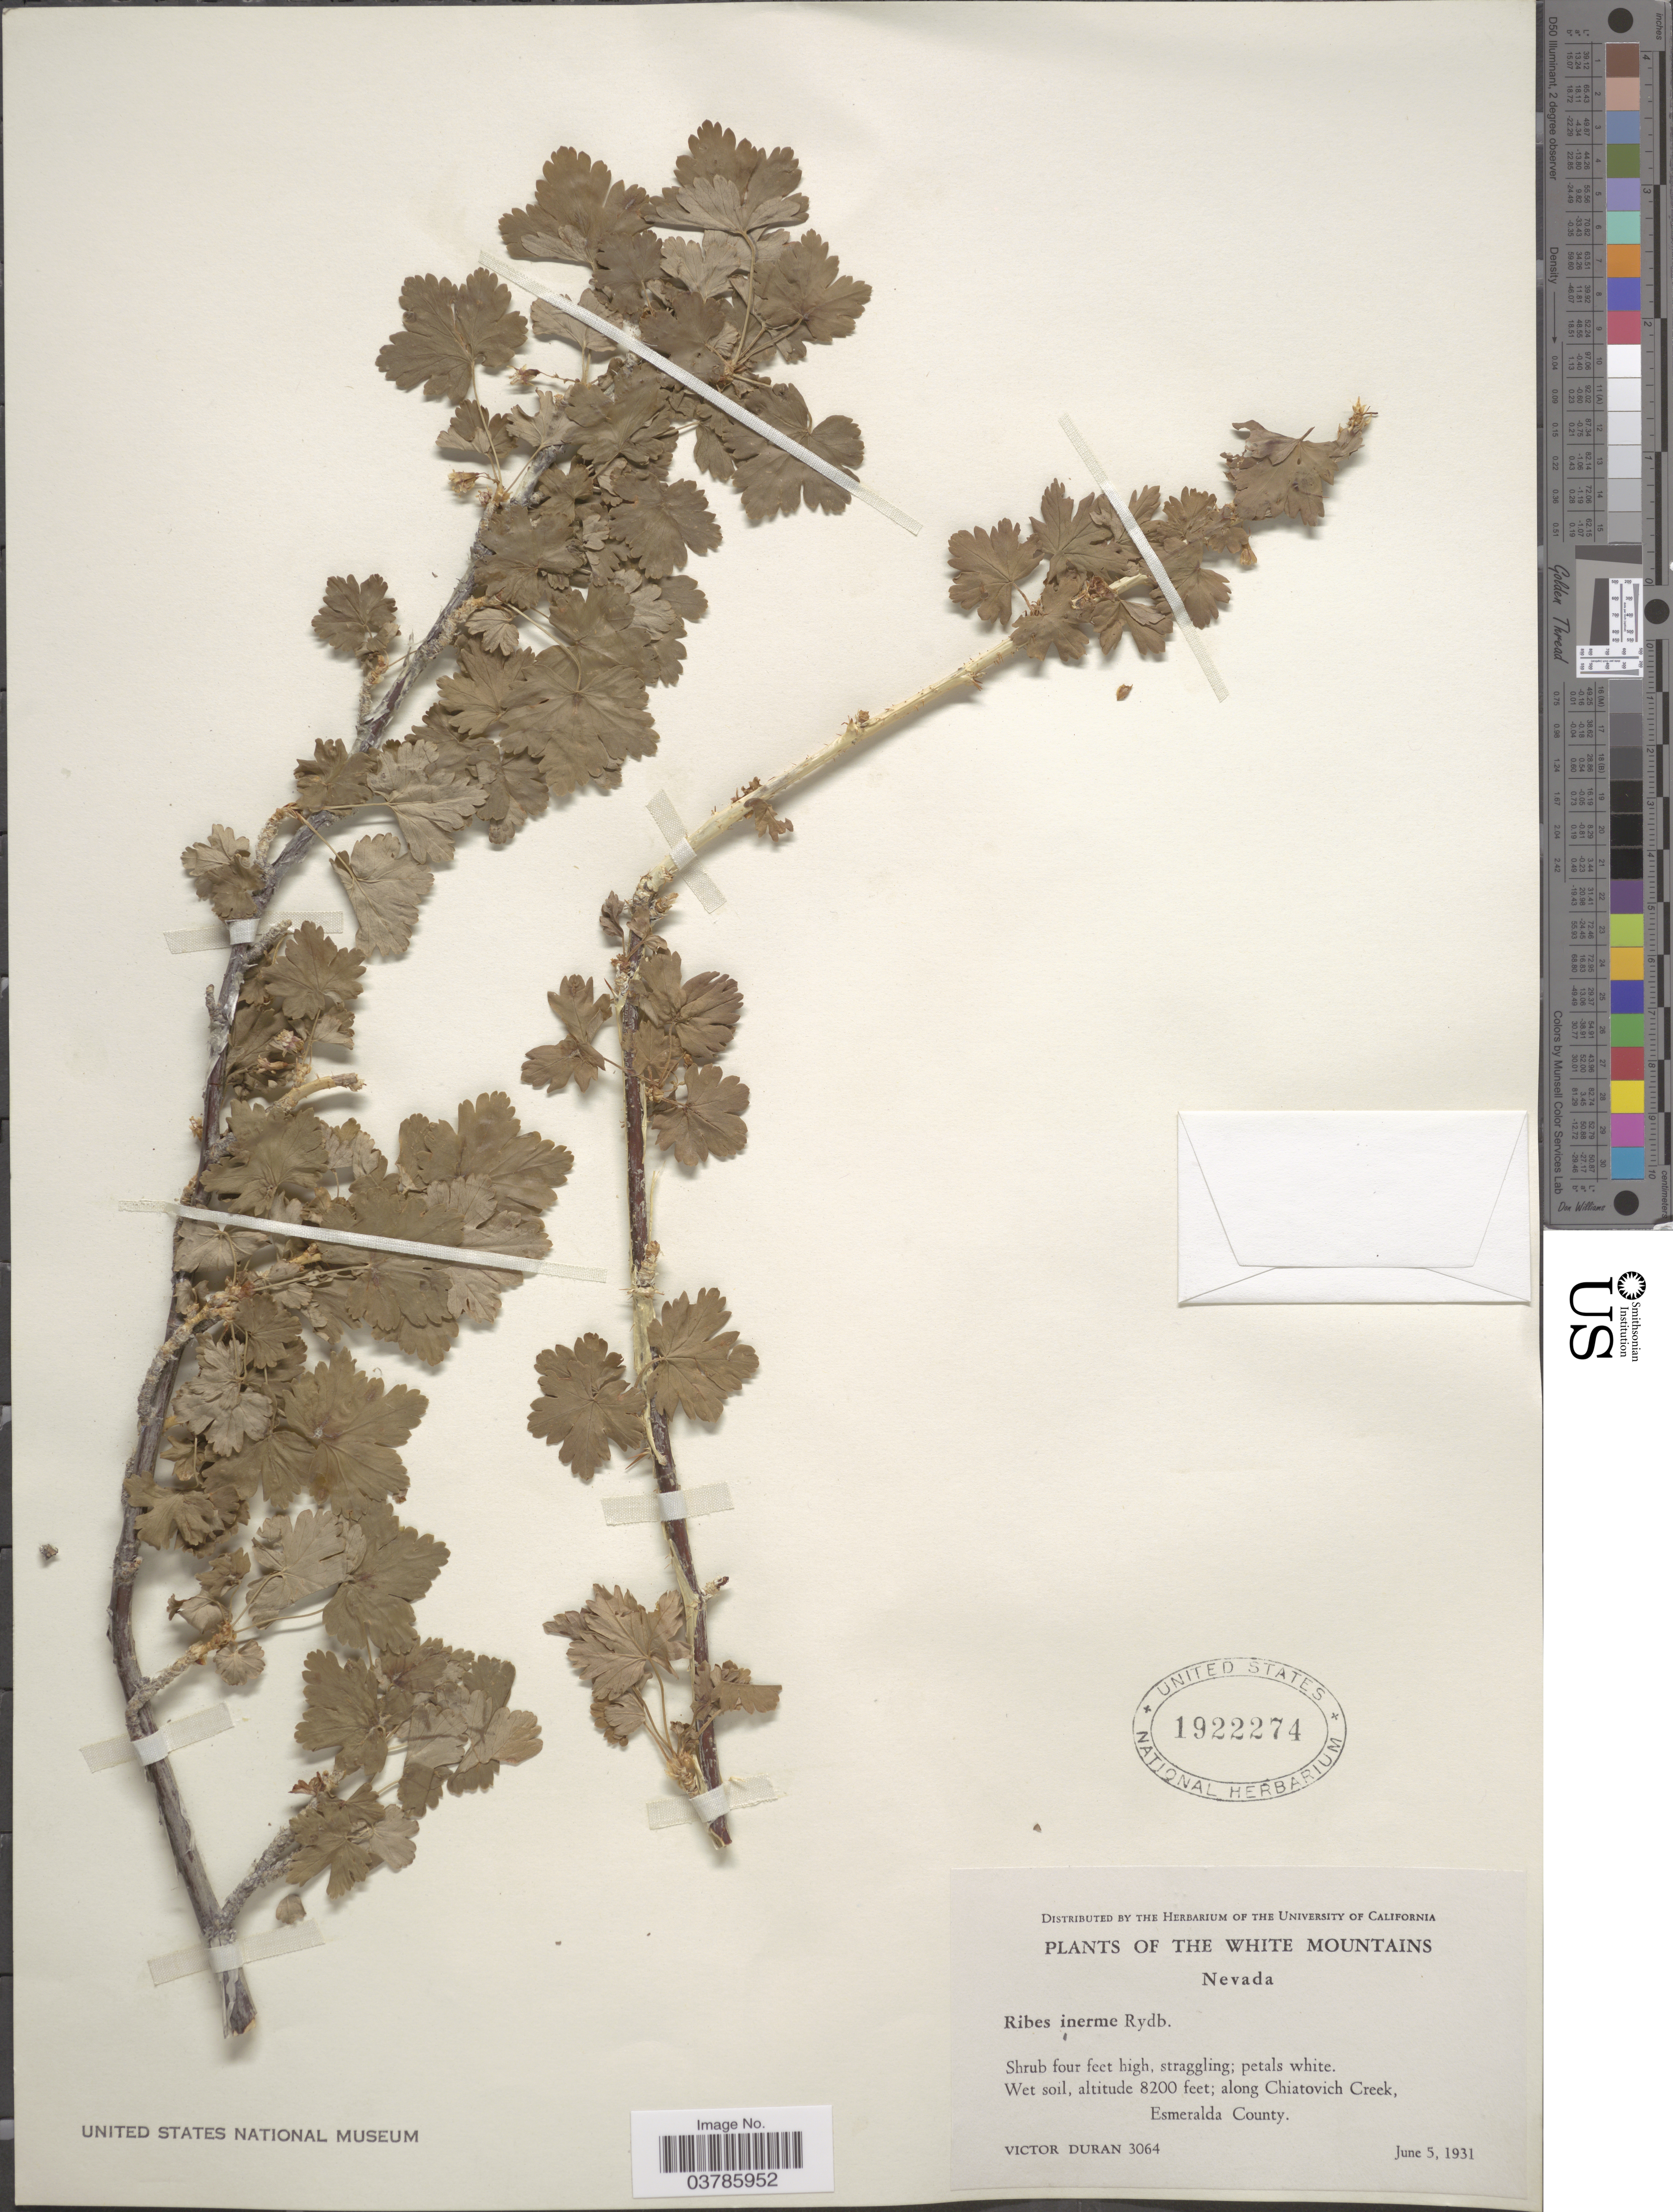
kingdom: Plantae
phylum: Tracheophyta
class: Magnoliopsida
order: Saxifragales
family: Grossulariaceae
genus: Ribes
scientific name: Ribes inerme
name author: Rydb.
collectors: V. Duran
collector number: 3064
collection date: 1931-06-05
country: United States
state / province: Nevada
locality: White Mountains. Along Chiatovich Creek, Esmeralda County.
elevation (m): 2499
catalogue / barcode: US 1922274